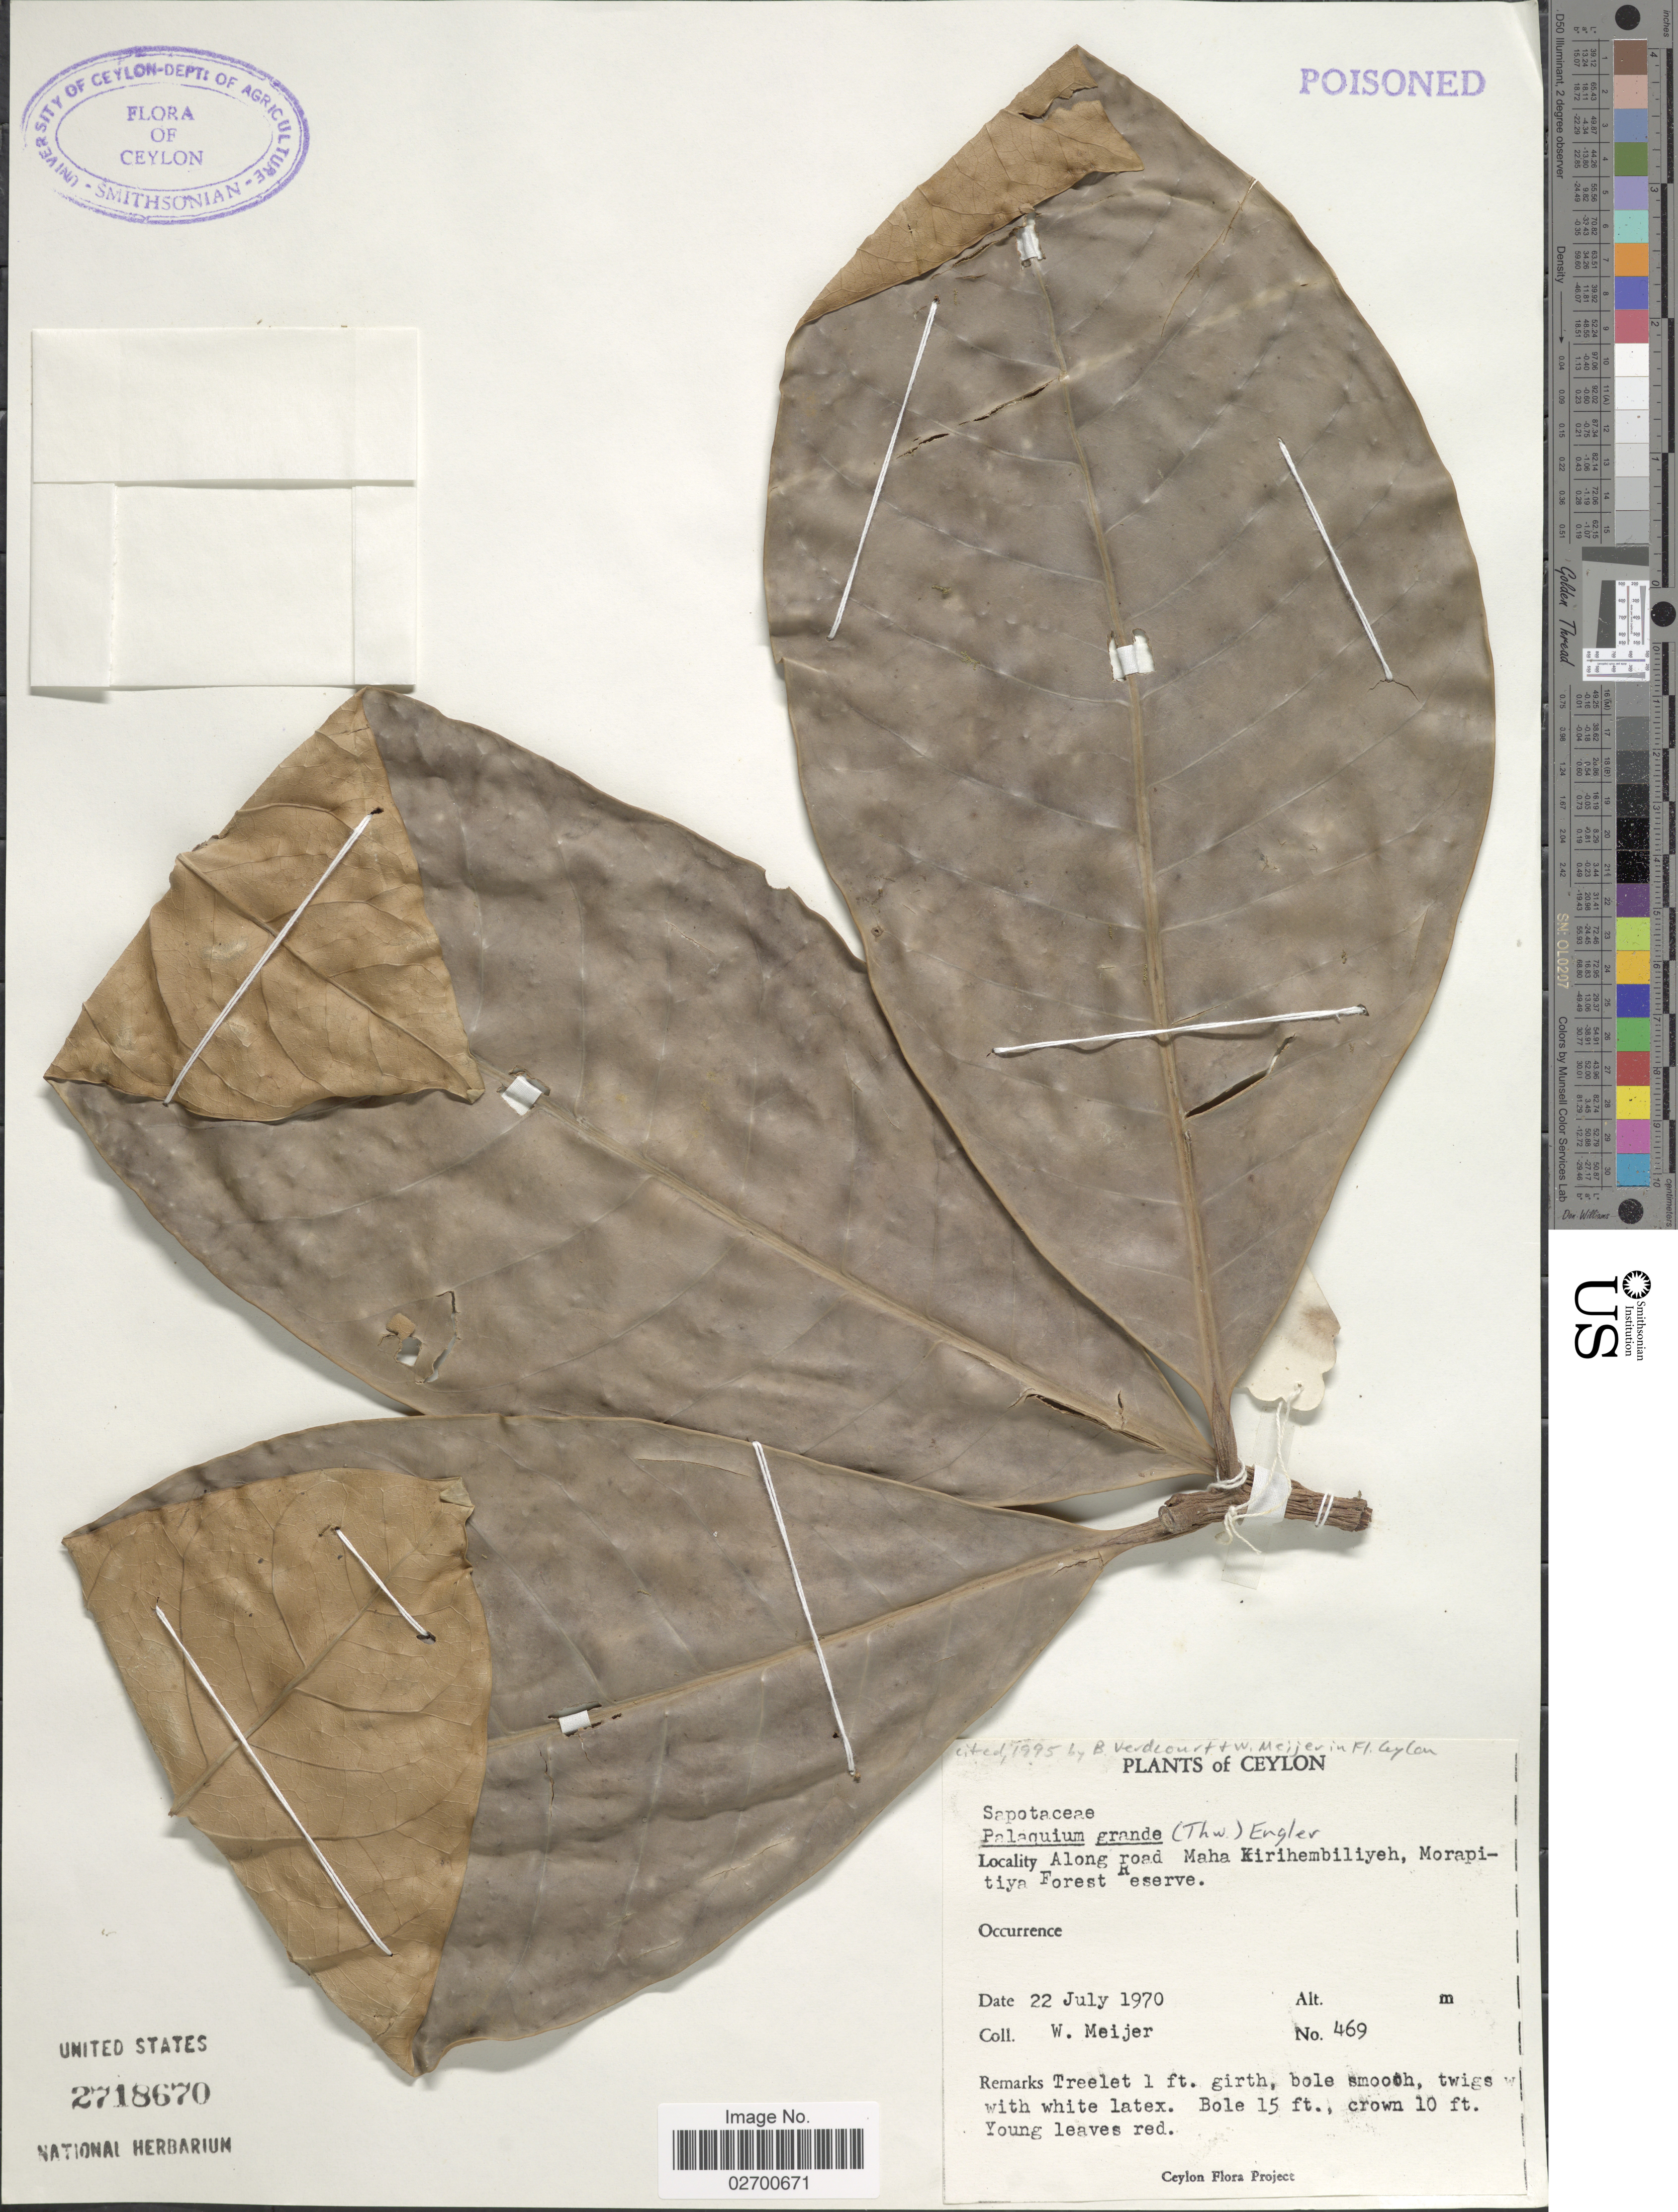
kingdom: Plantae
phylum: Tracheophyta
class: Magnoliopsida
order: Ericales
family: Sapotaceae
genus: Palaquium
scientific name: Palaquium grande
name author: (Thwaites) Engl.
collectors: W. Meijer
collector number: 469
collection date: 1970-07-22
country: Sri Lanka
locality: Along road road Maha Kirihembiliyeh, Morapitiya Forest Reserve. Ceylon.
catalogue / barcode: US 2718670